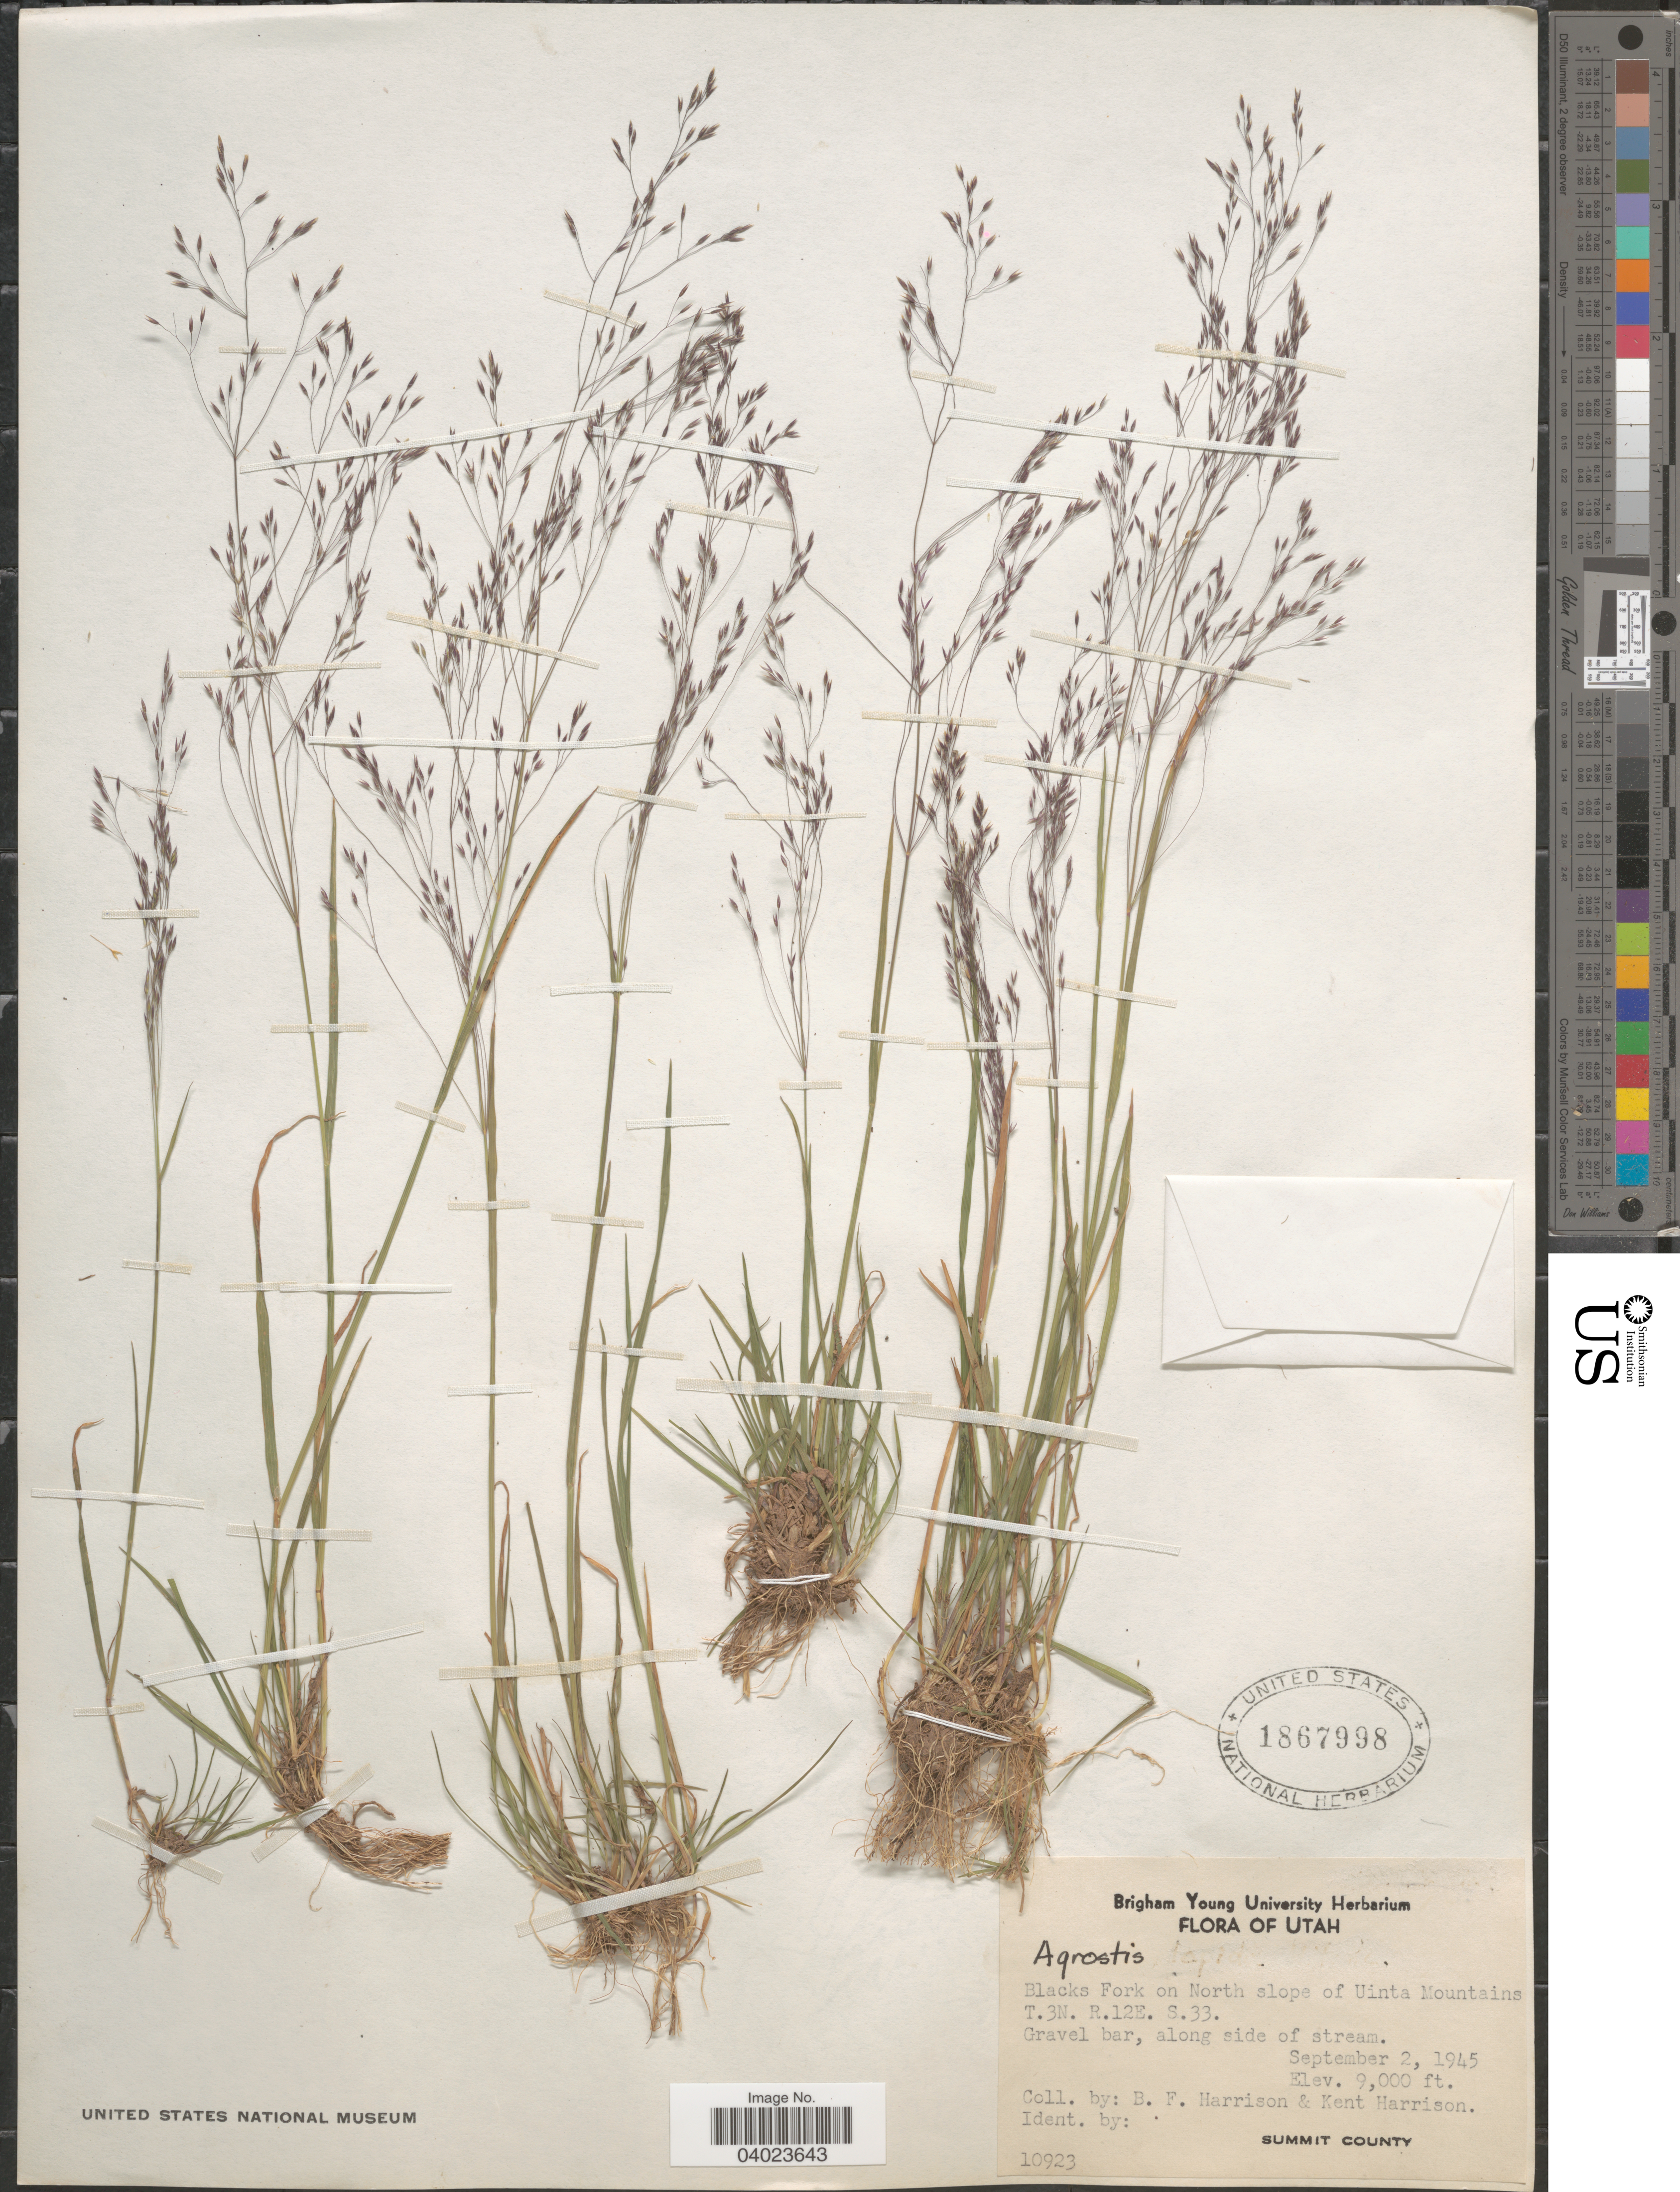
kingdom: Plantae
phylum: Tracheophyta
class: Liliopsida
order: Poales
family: Poaceae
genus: Agrostis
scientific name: Agrostis sp.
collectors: B. F. Harrison & K. Harrison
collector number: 10923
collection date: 1945-09-02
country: United States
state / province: Utah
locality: Blacks Fork on North slope of Uinta Mountains. T.3N. R.12E. S.33.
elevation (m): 2743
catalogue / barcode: US 1867998